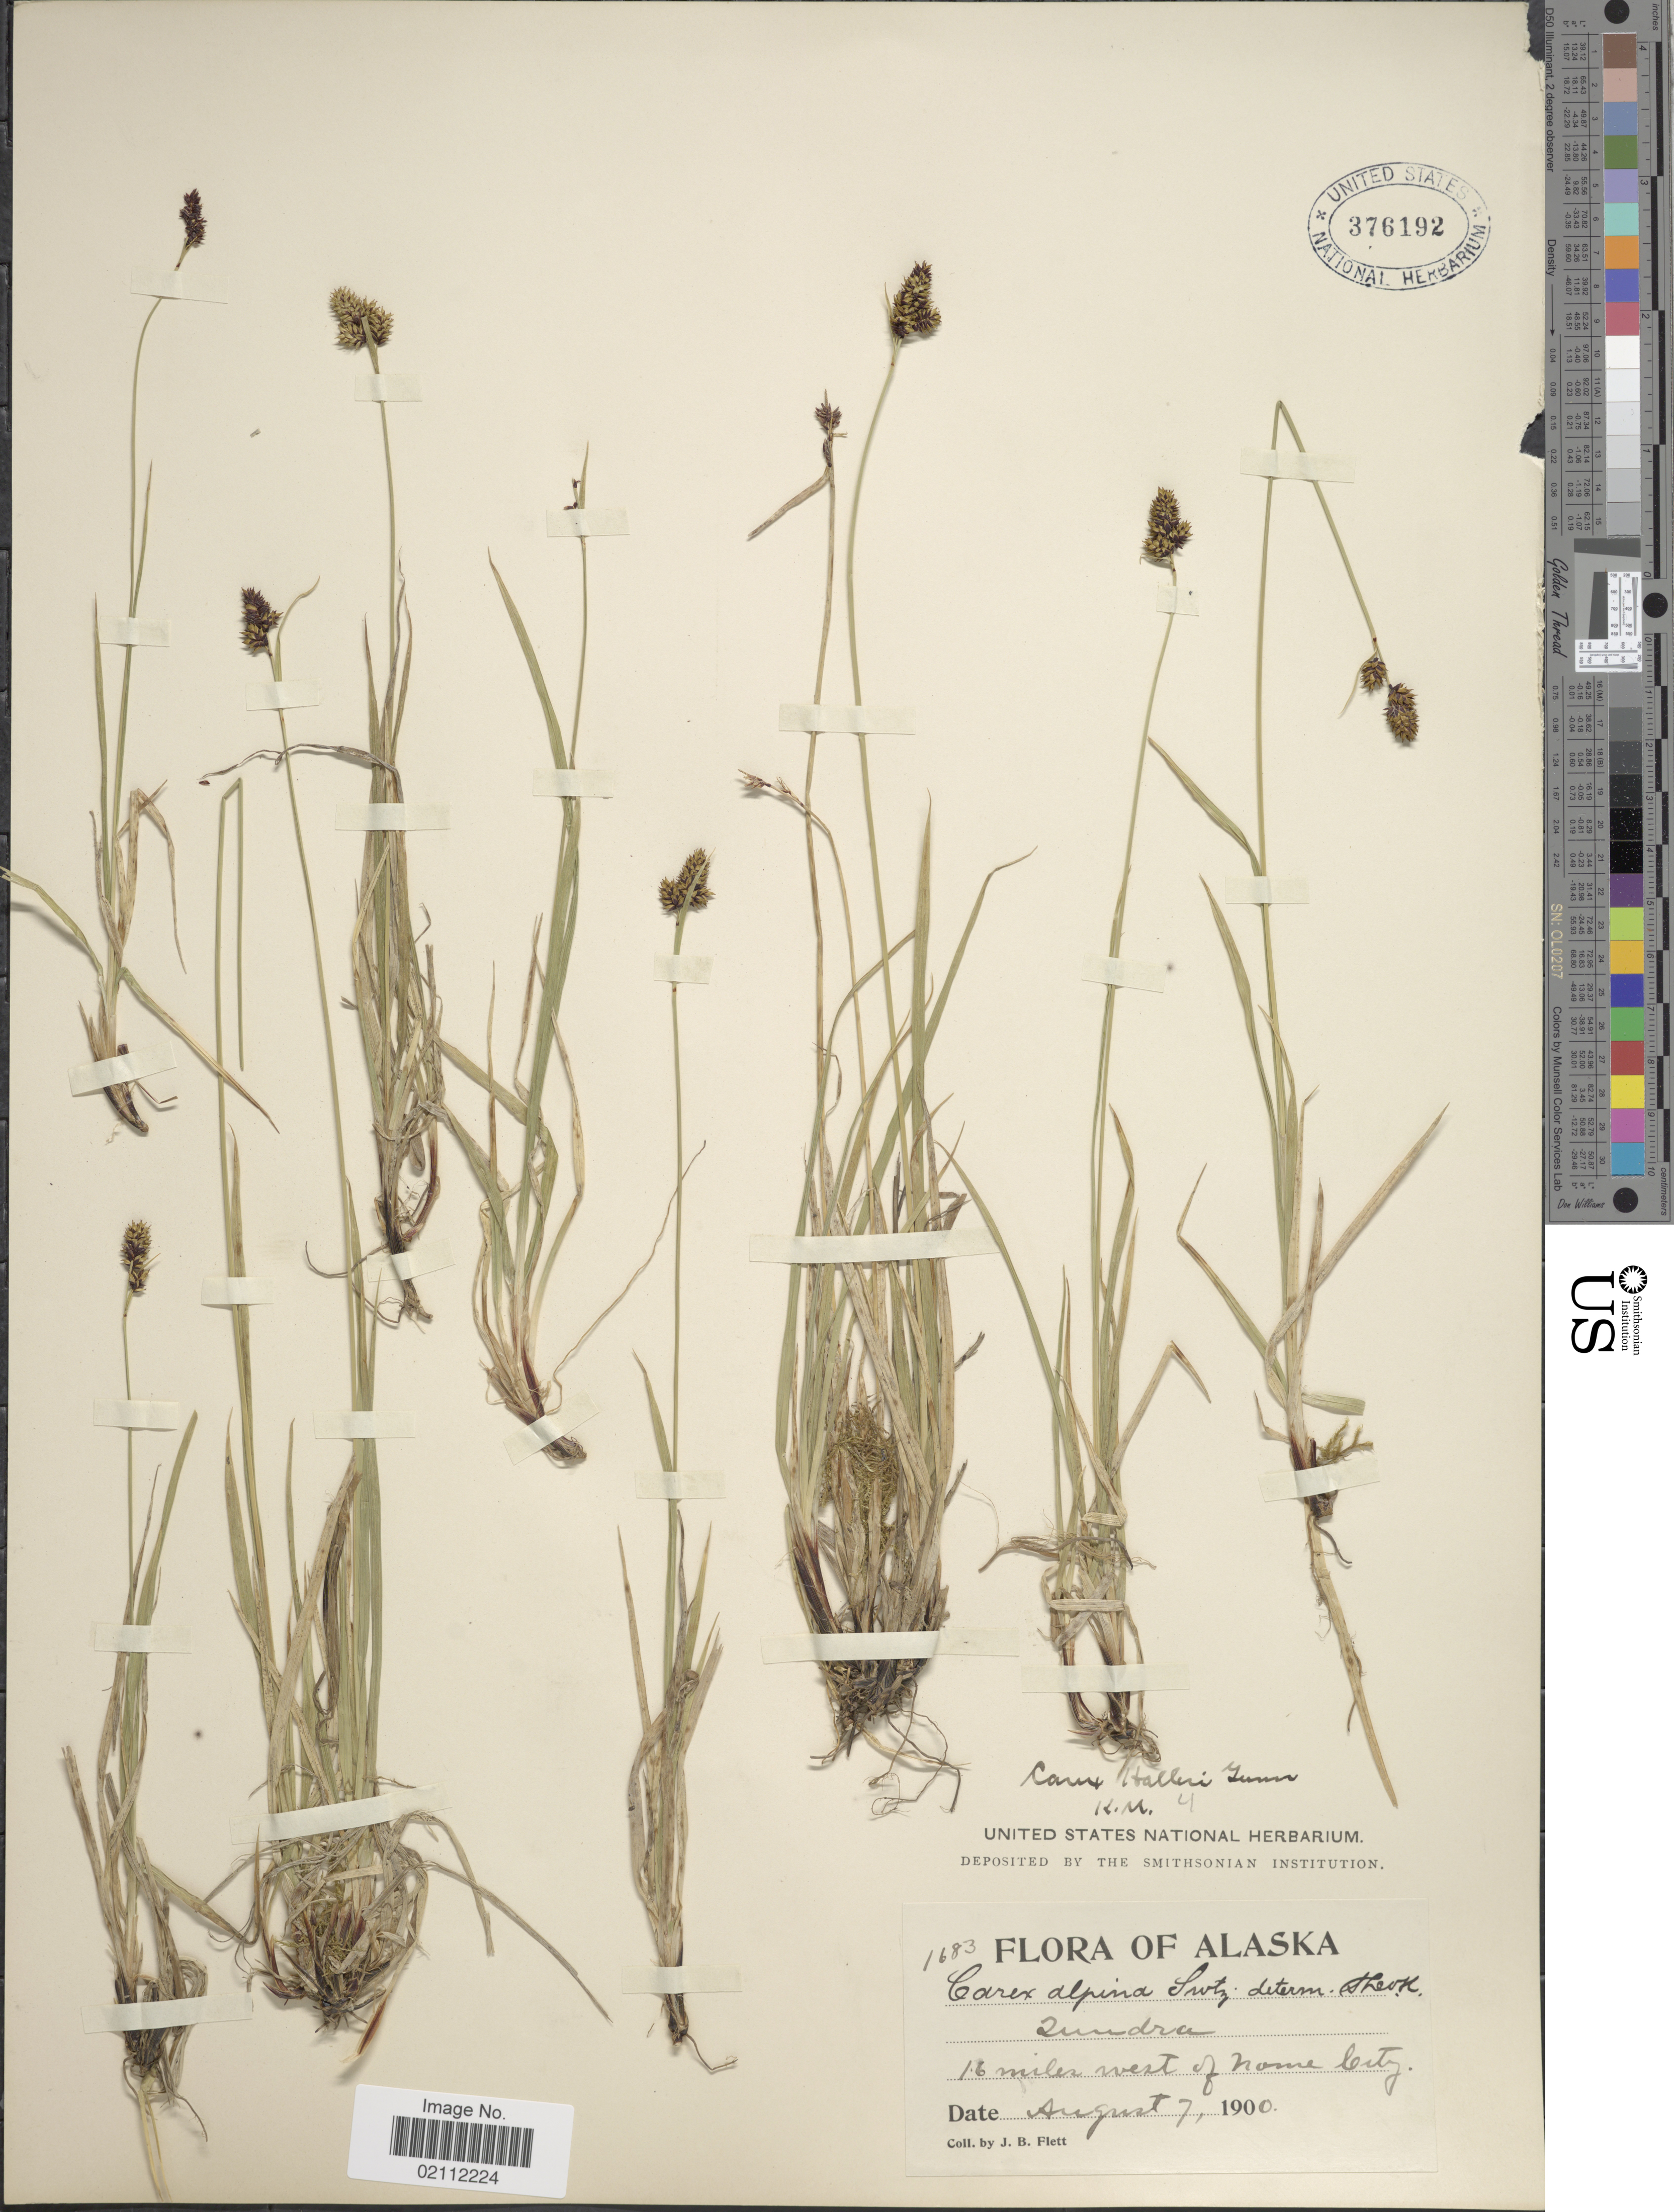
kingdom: Plantae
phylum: Tracheophyta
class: Liliopsida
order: Poales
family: Cyperaceae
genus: Carex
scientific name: Carex media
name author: R. Br.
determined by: Strong, Mark T., (BOT), Smithsonian Institution - National Museum of Natural History (UNITED STATES)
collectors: J. Flett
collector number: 1683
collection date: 1900-08-07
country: United States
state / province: Alaska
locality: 1.6 miles west of Nome City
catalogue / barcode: US 376192